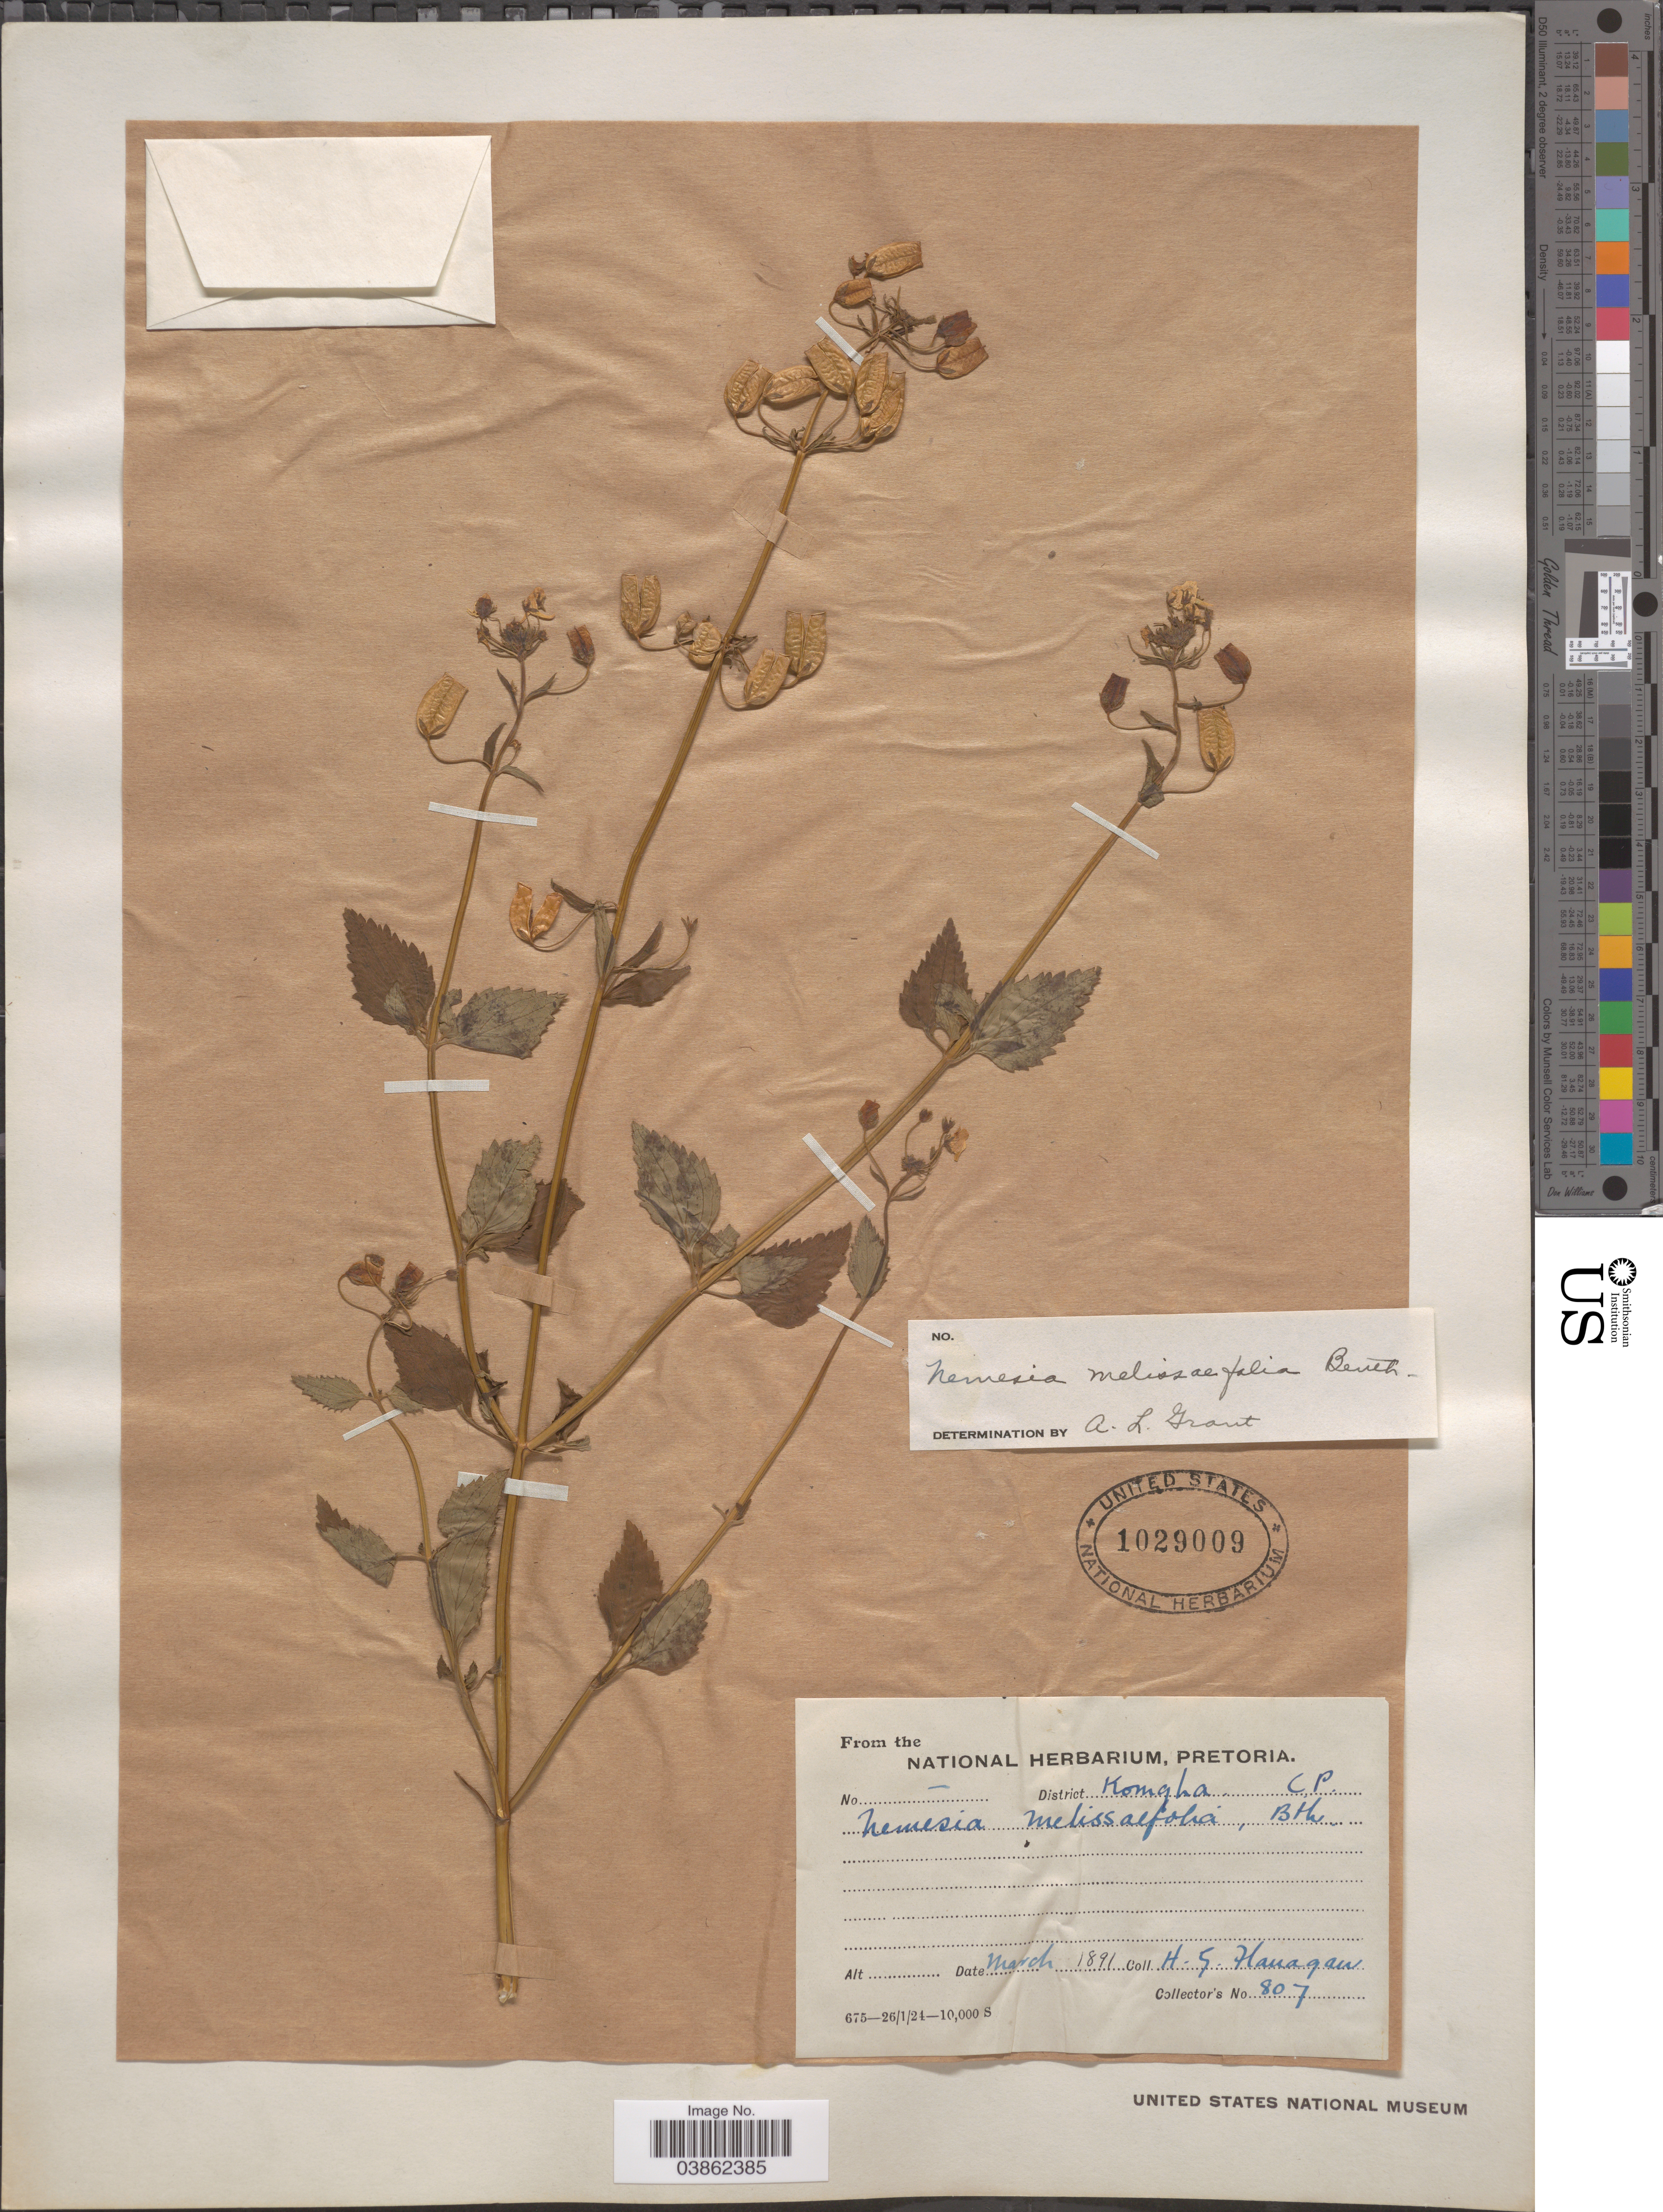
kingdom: Plantae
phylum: Tracheophyta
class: Magnoliopsida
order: Lamiales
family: Scrophulariaceae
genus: Nemesia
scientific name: Nemesia melissifolia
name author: Benth.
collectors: H. Hanagan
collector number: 807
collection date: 1891-03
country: South Africa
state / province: Eastern Cape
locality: District Komgha.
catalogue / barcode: US 1029009